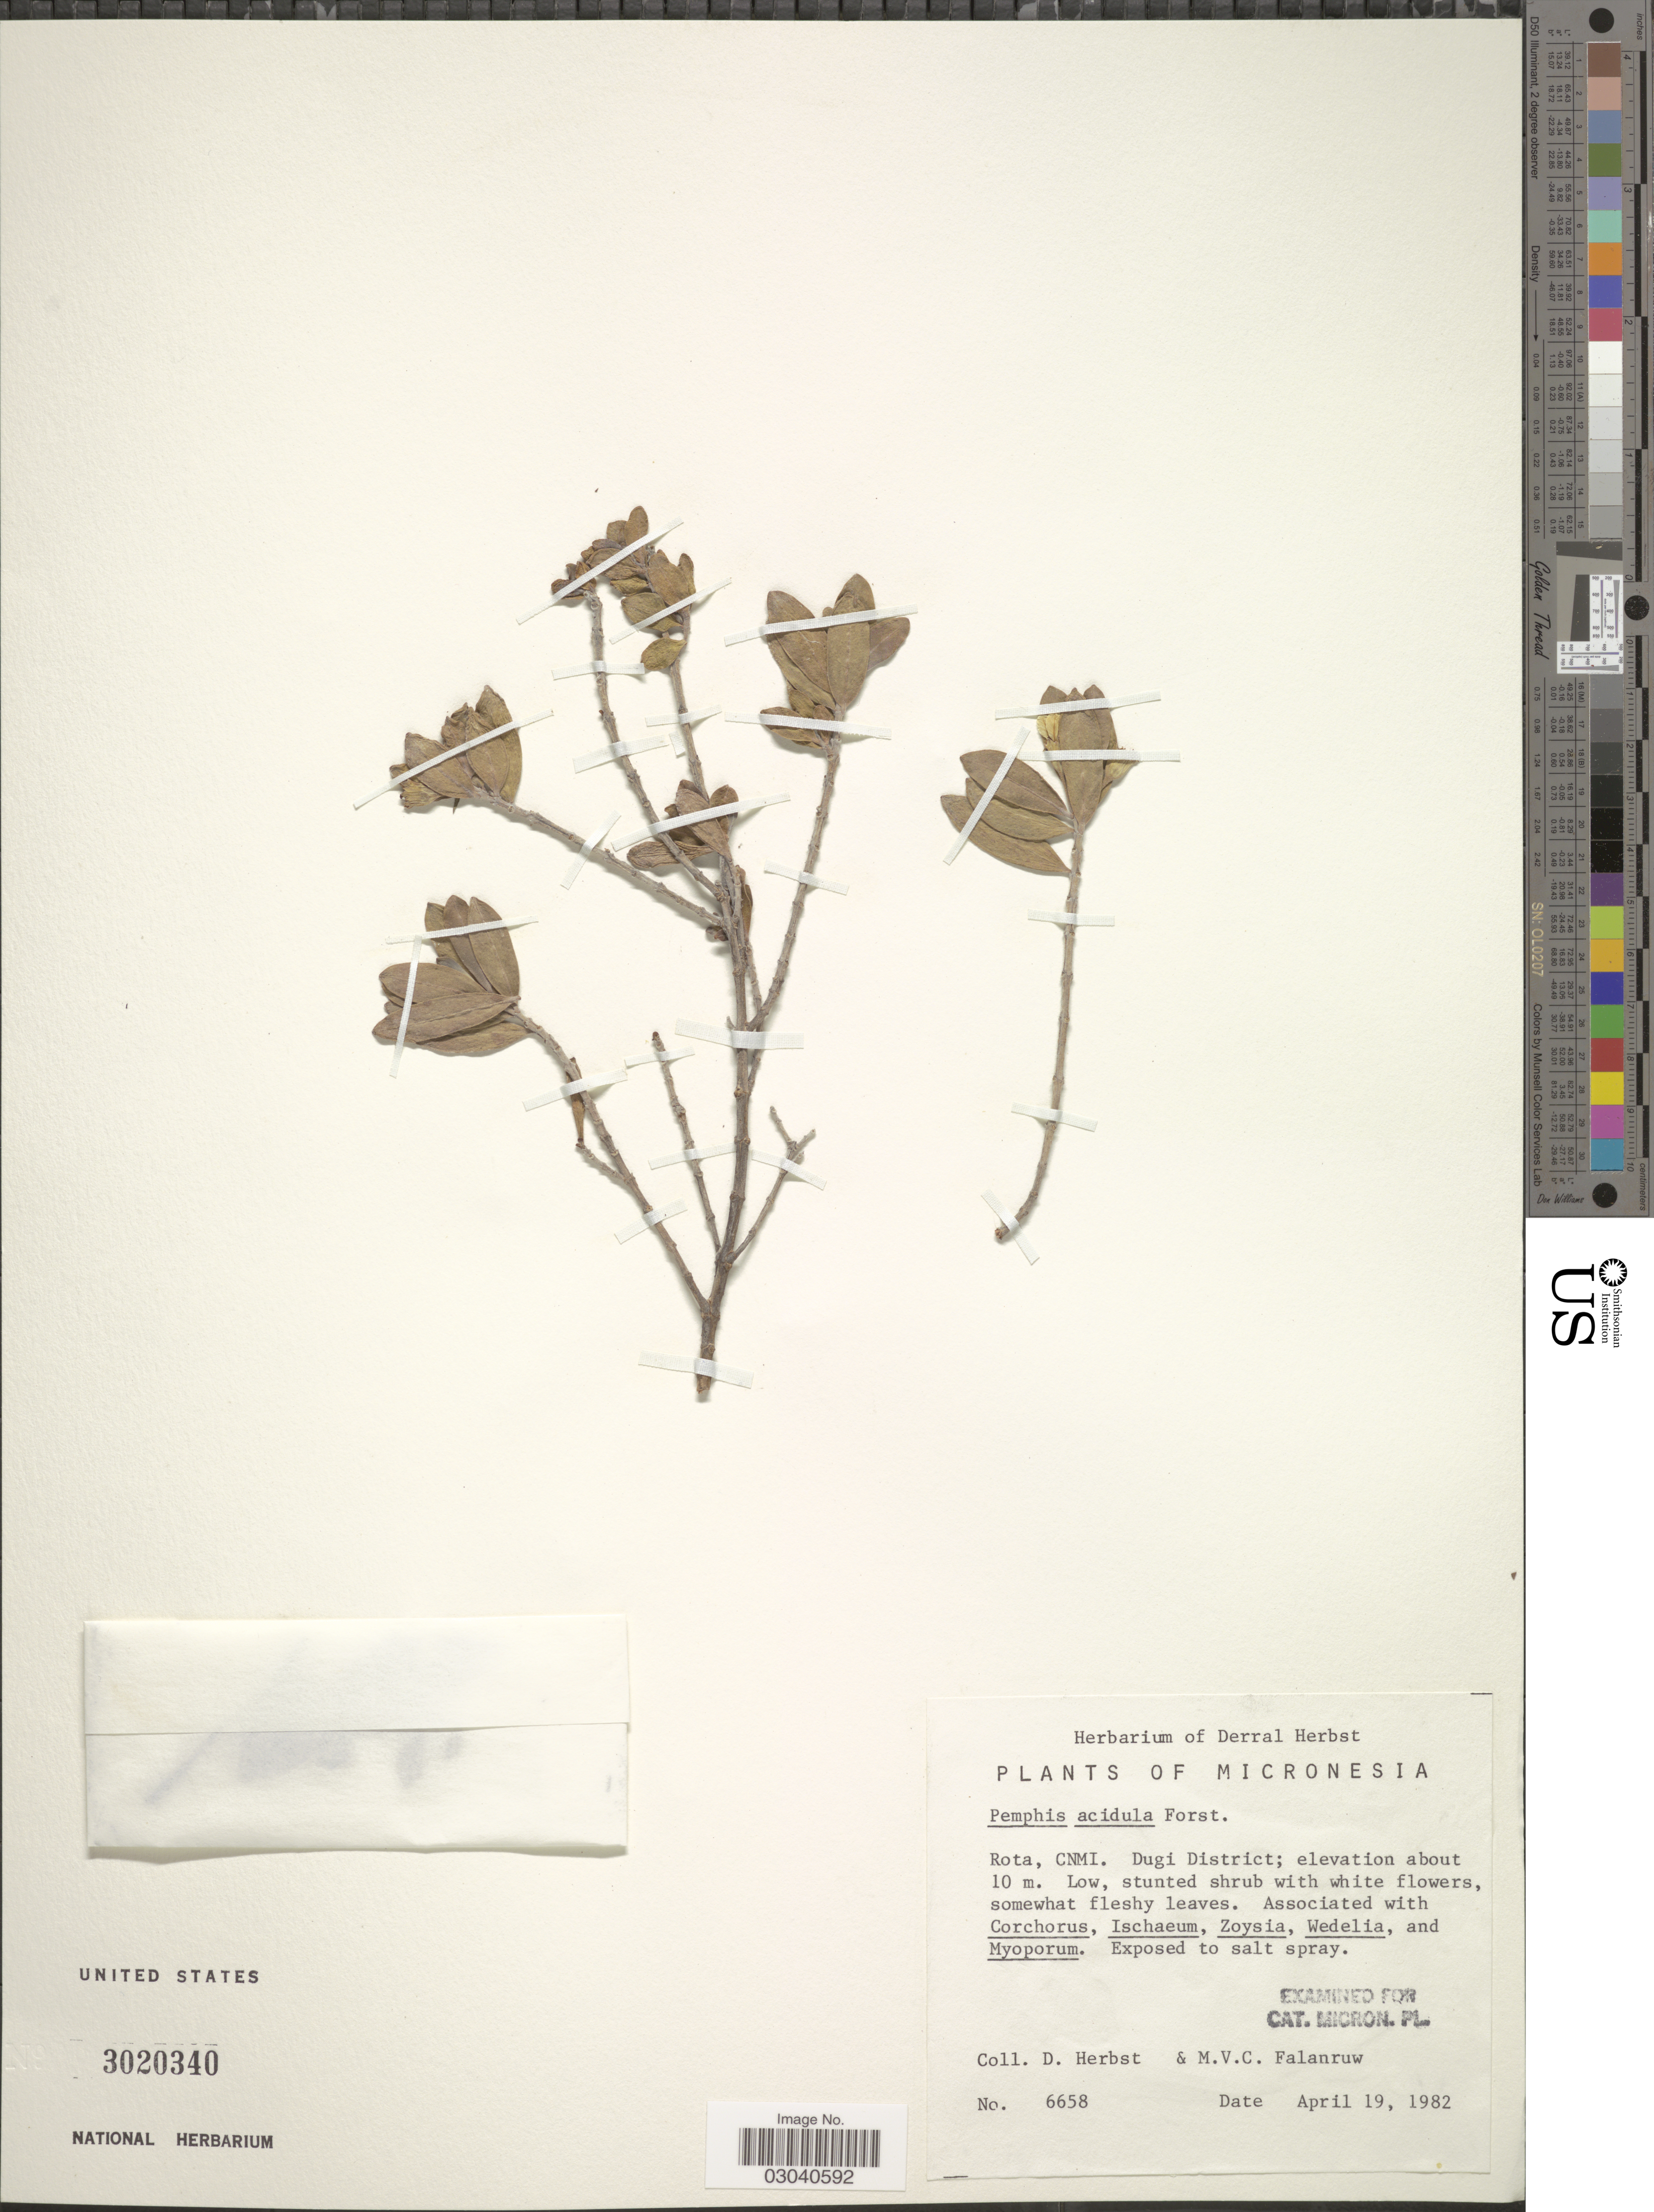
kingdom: Plantae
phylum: Tracheophyta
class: Magnoliopsida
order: Myrtales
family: Lythraceae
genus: Pemphis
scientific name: Pemphis acidula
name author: J.R. Forst. & G. Forst.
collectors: D. Herbst & M. V. Falanruw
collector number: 6658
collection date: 1982-04-19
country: Northern Mariana Islands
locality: Micronesia. Rota, CNMI. Dugi District.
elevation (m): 10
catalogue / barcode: US 3020340